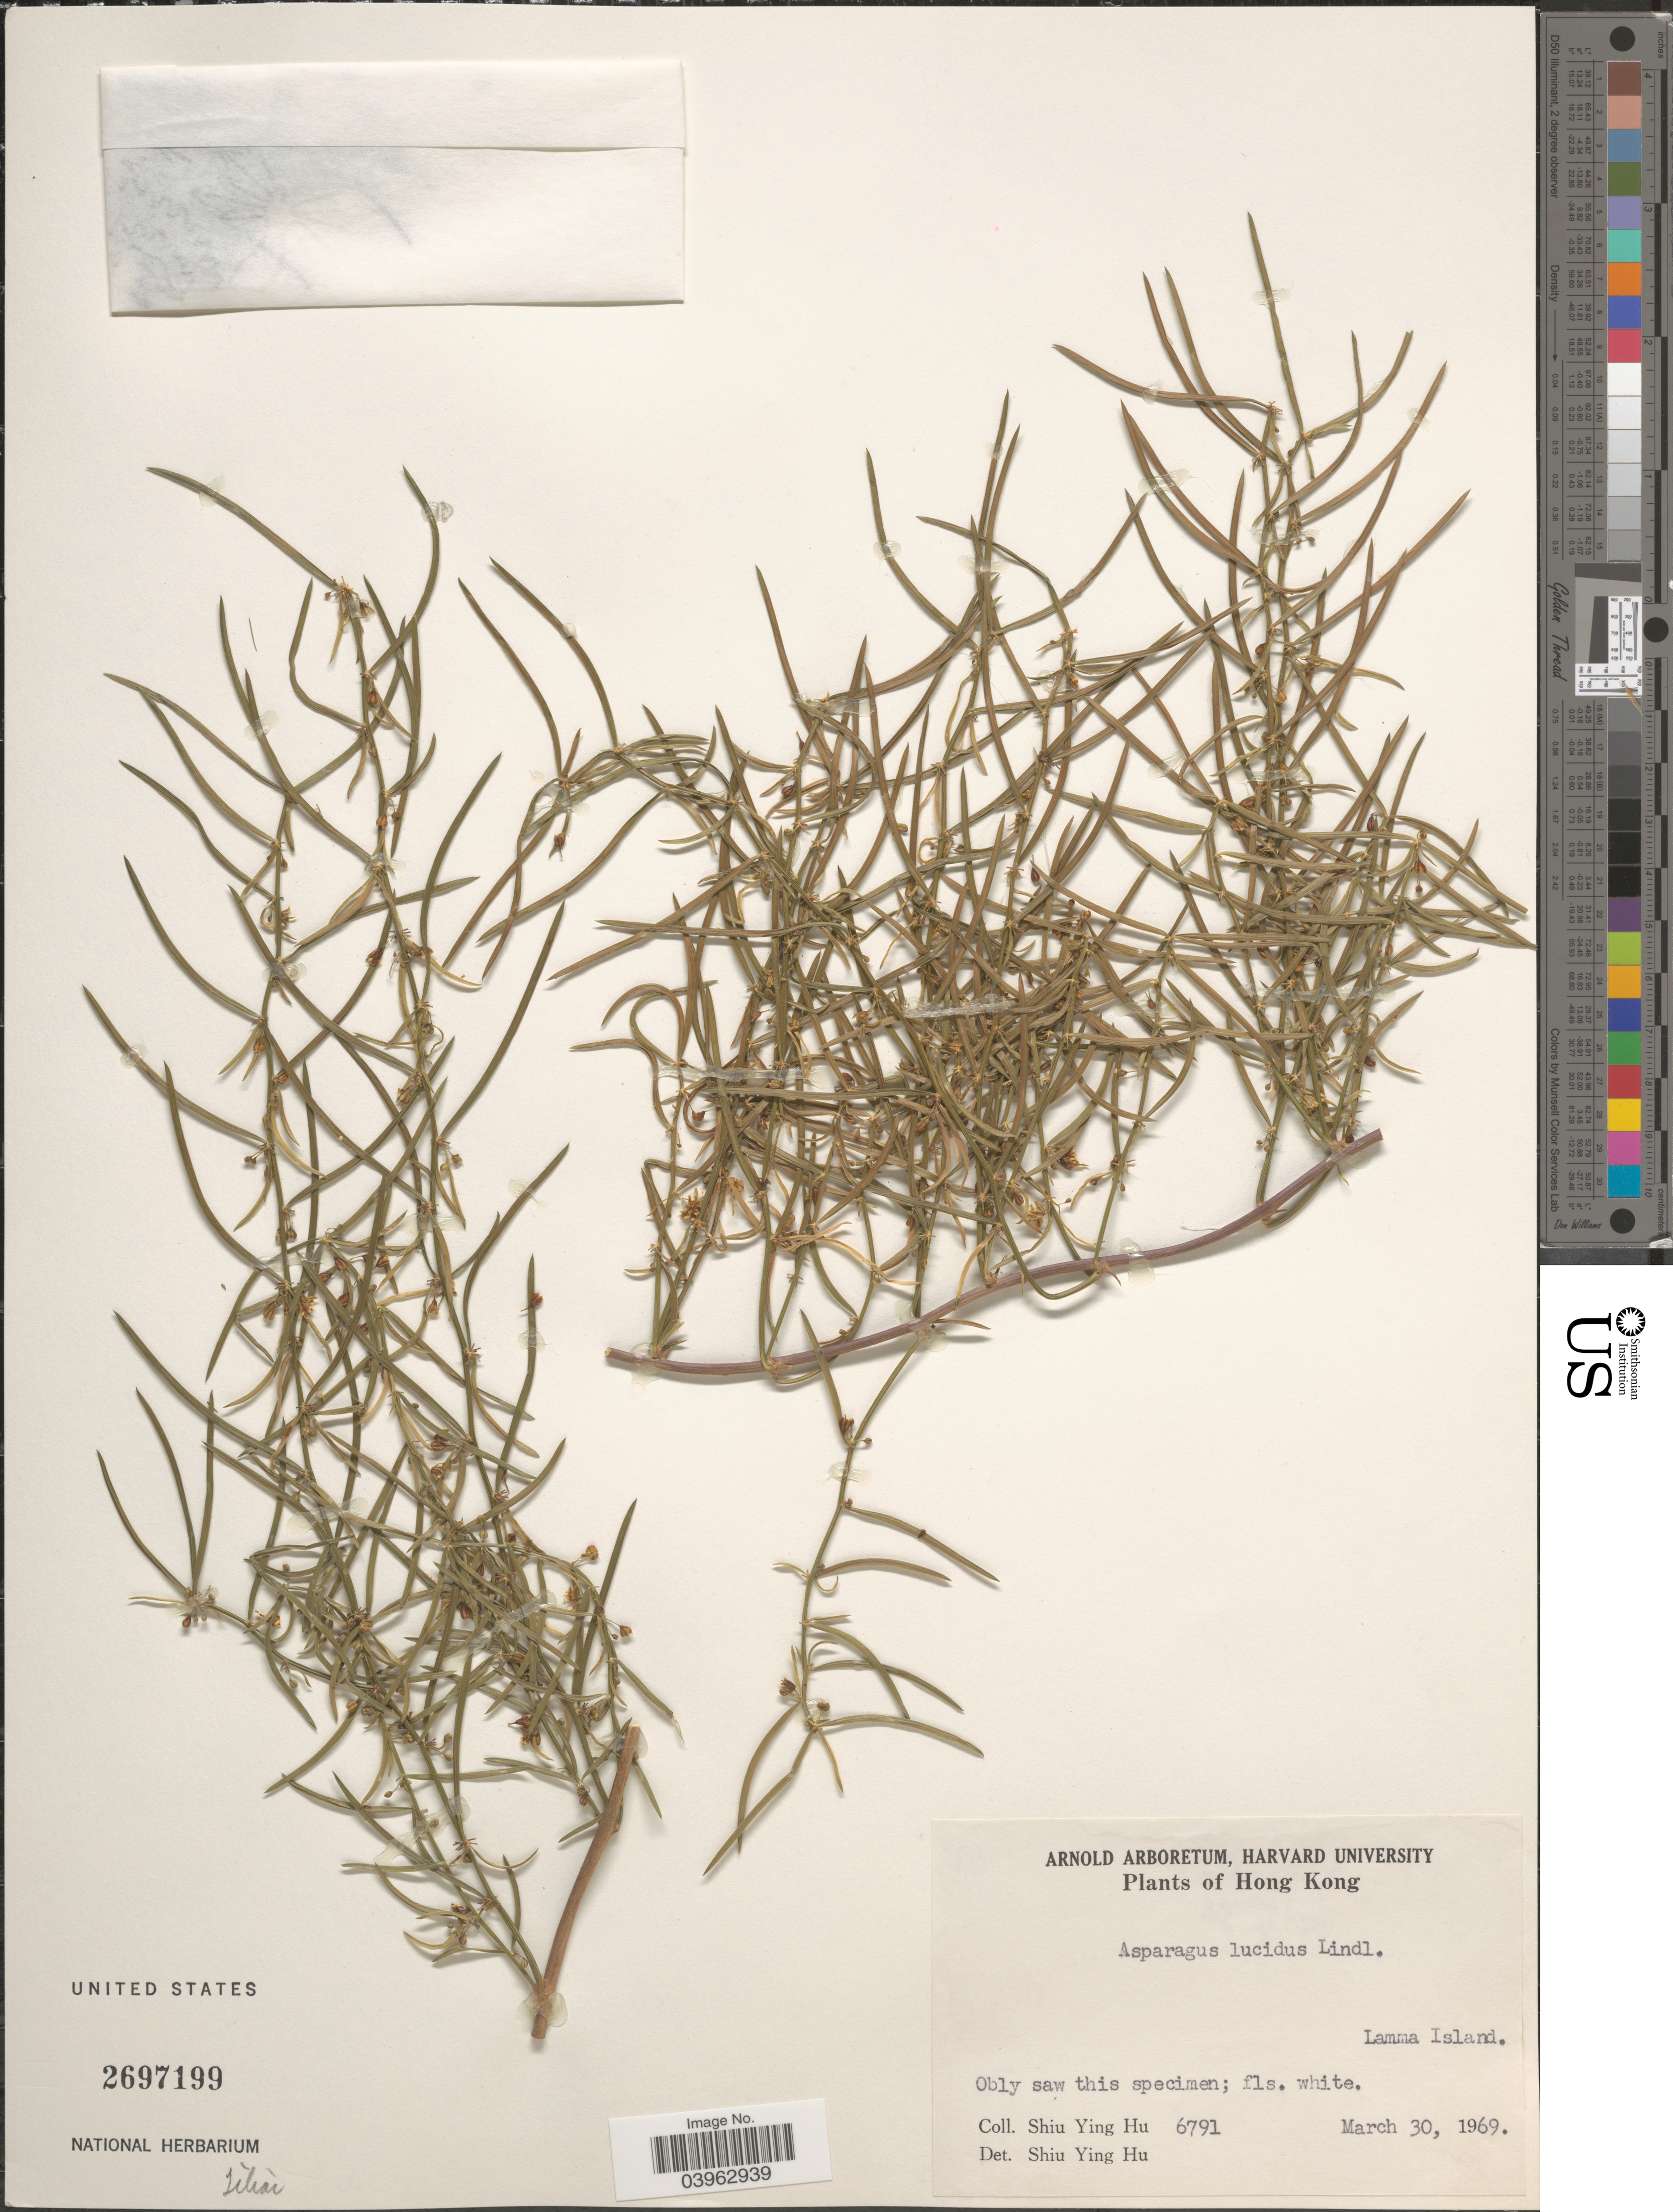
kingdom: Plantae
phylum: Tracheophyta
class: Liliopsida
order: Asparagales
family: Asparagaceae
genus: Asparagus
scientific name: Asparagus lucidus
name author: Lindl.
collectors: S. Y. Hu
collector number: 6791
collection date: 1969-03-30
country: China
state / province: Hong Kong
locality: Lamma Island.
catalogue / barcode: US 2697199